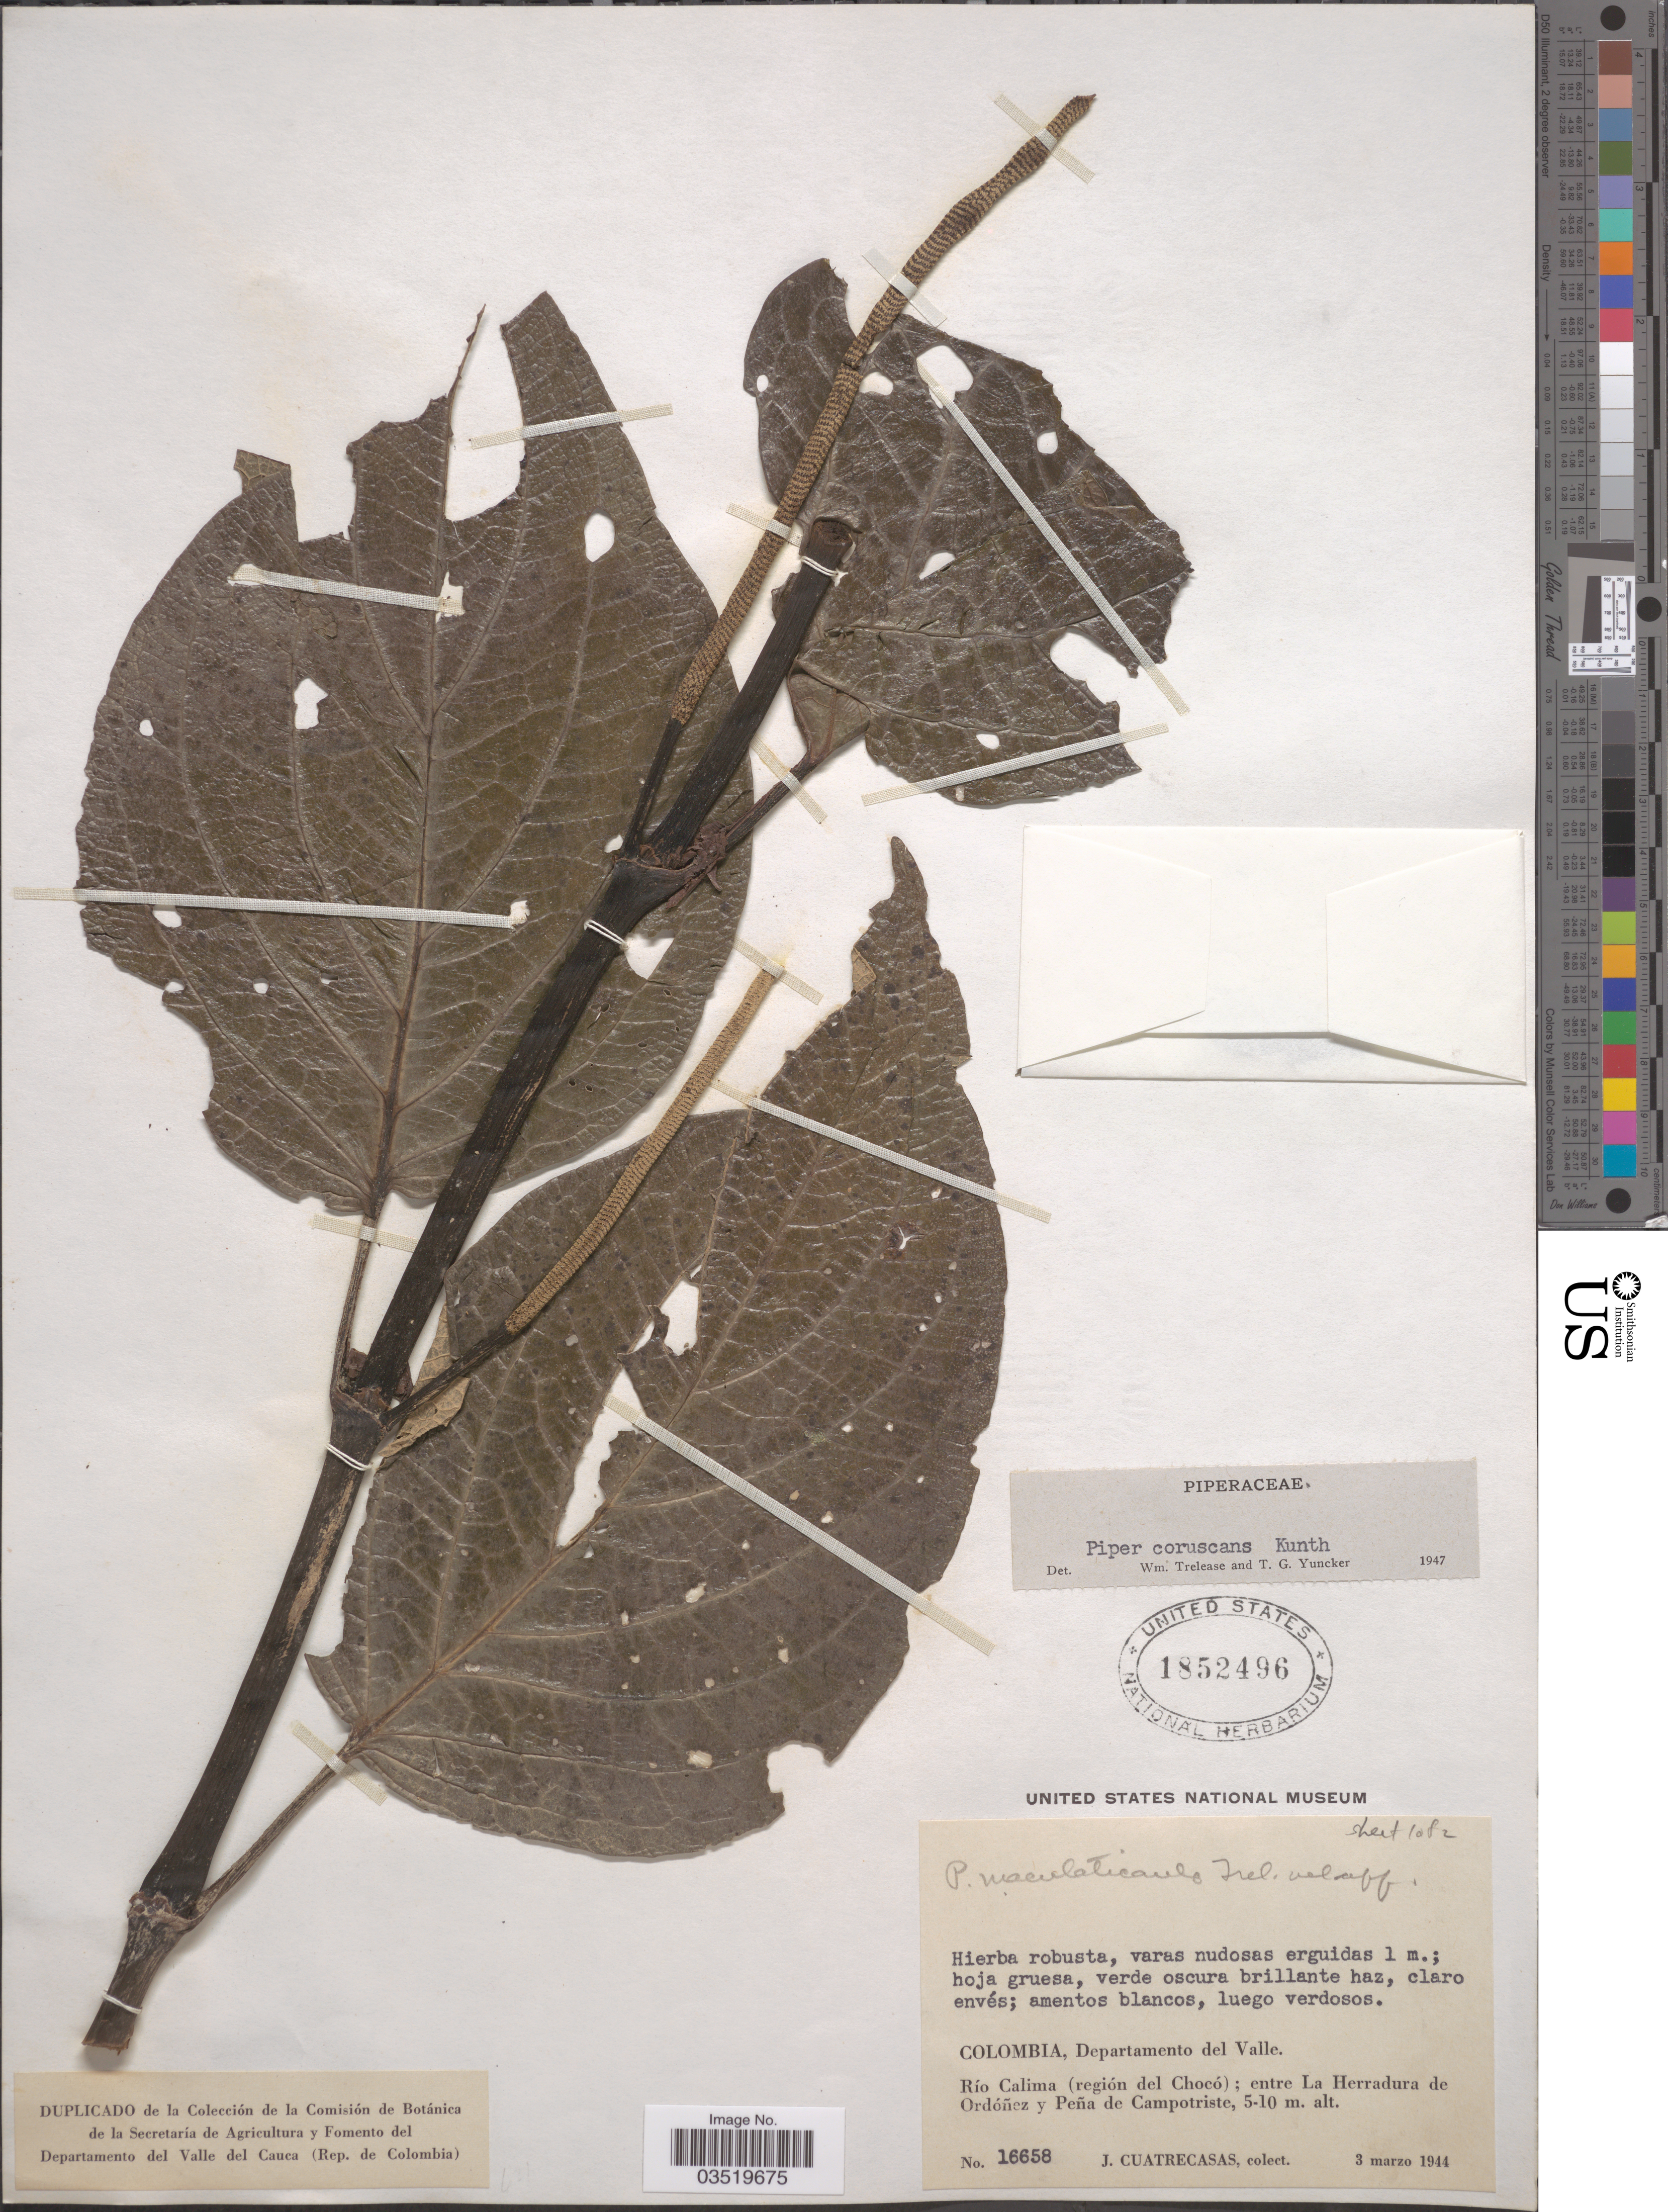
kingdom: Plantae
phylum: Tracheophyta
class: Magnoliopsida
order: Piperales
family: Piperaceae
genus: Piper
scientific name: Piper coruscans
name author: Kunth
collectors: J. Cuatrecasas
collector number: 16658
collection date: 1944-03-03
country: Colombia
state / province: Valle del Cauca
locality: Departamento del Valle. Río Calima (región del Chocó); entre La Herradura de Ordóñez y Peña de Campotriste.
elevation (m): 5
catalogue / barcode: US 1852496